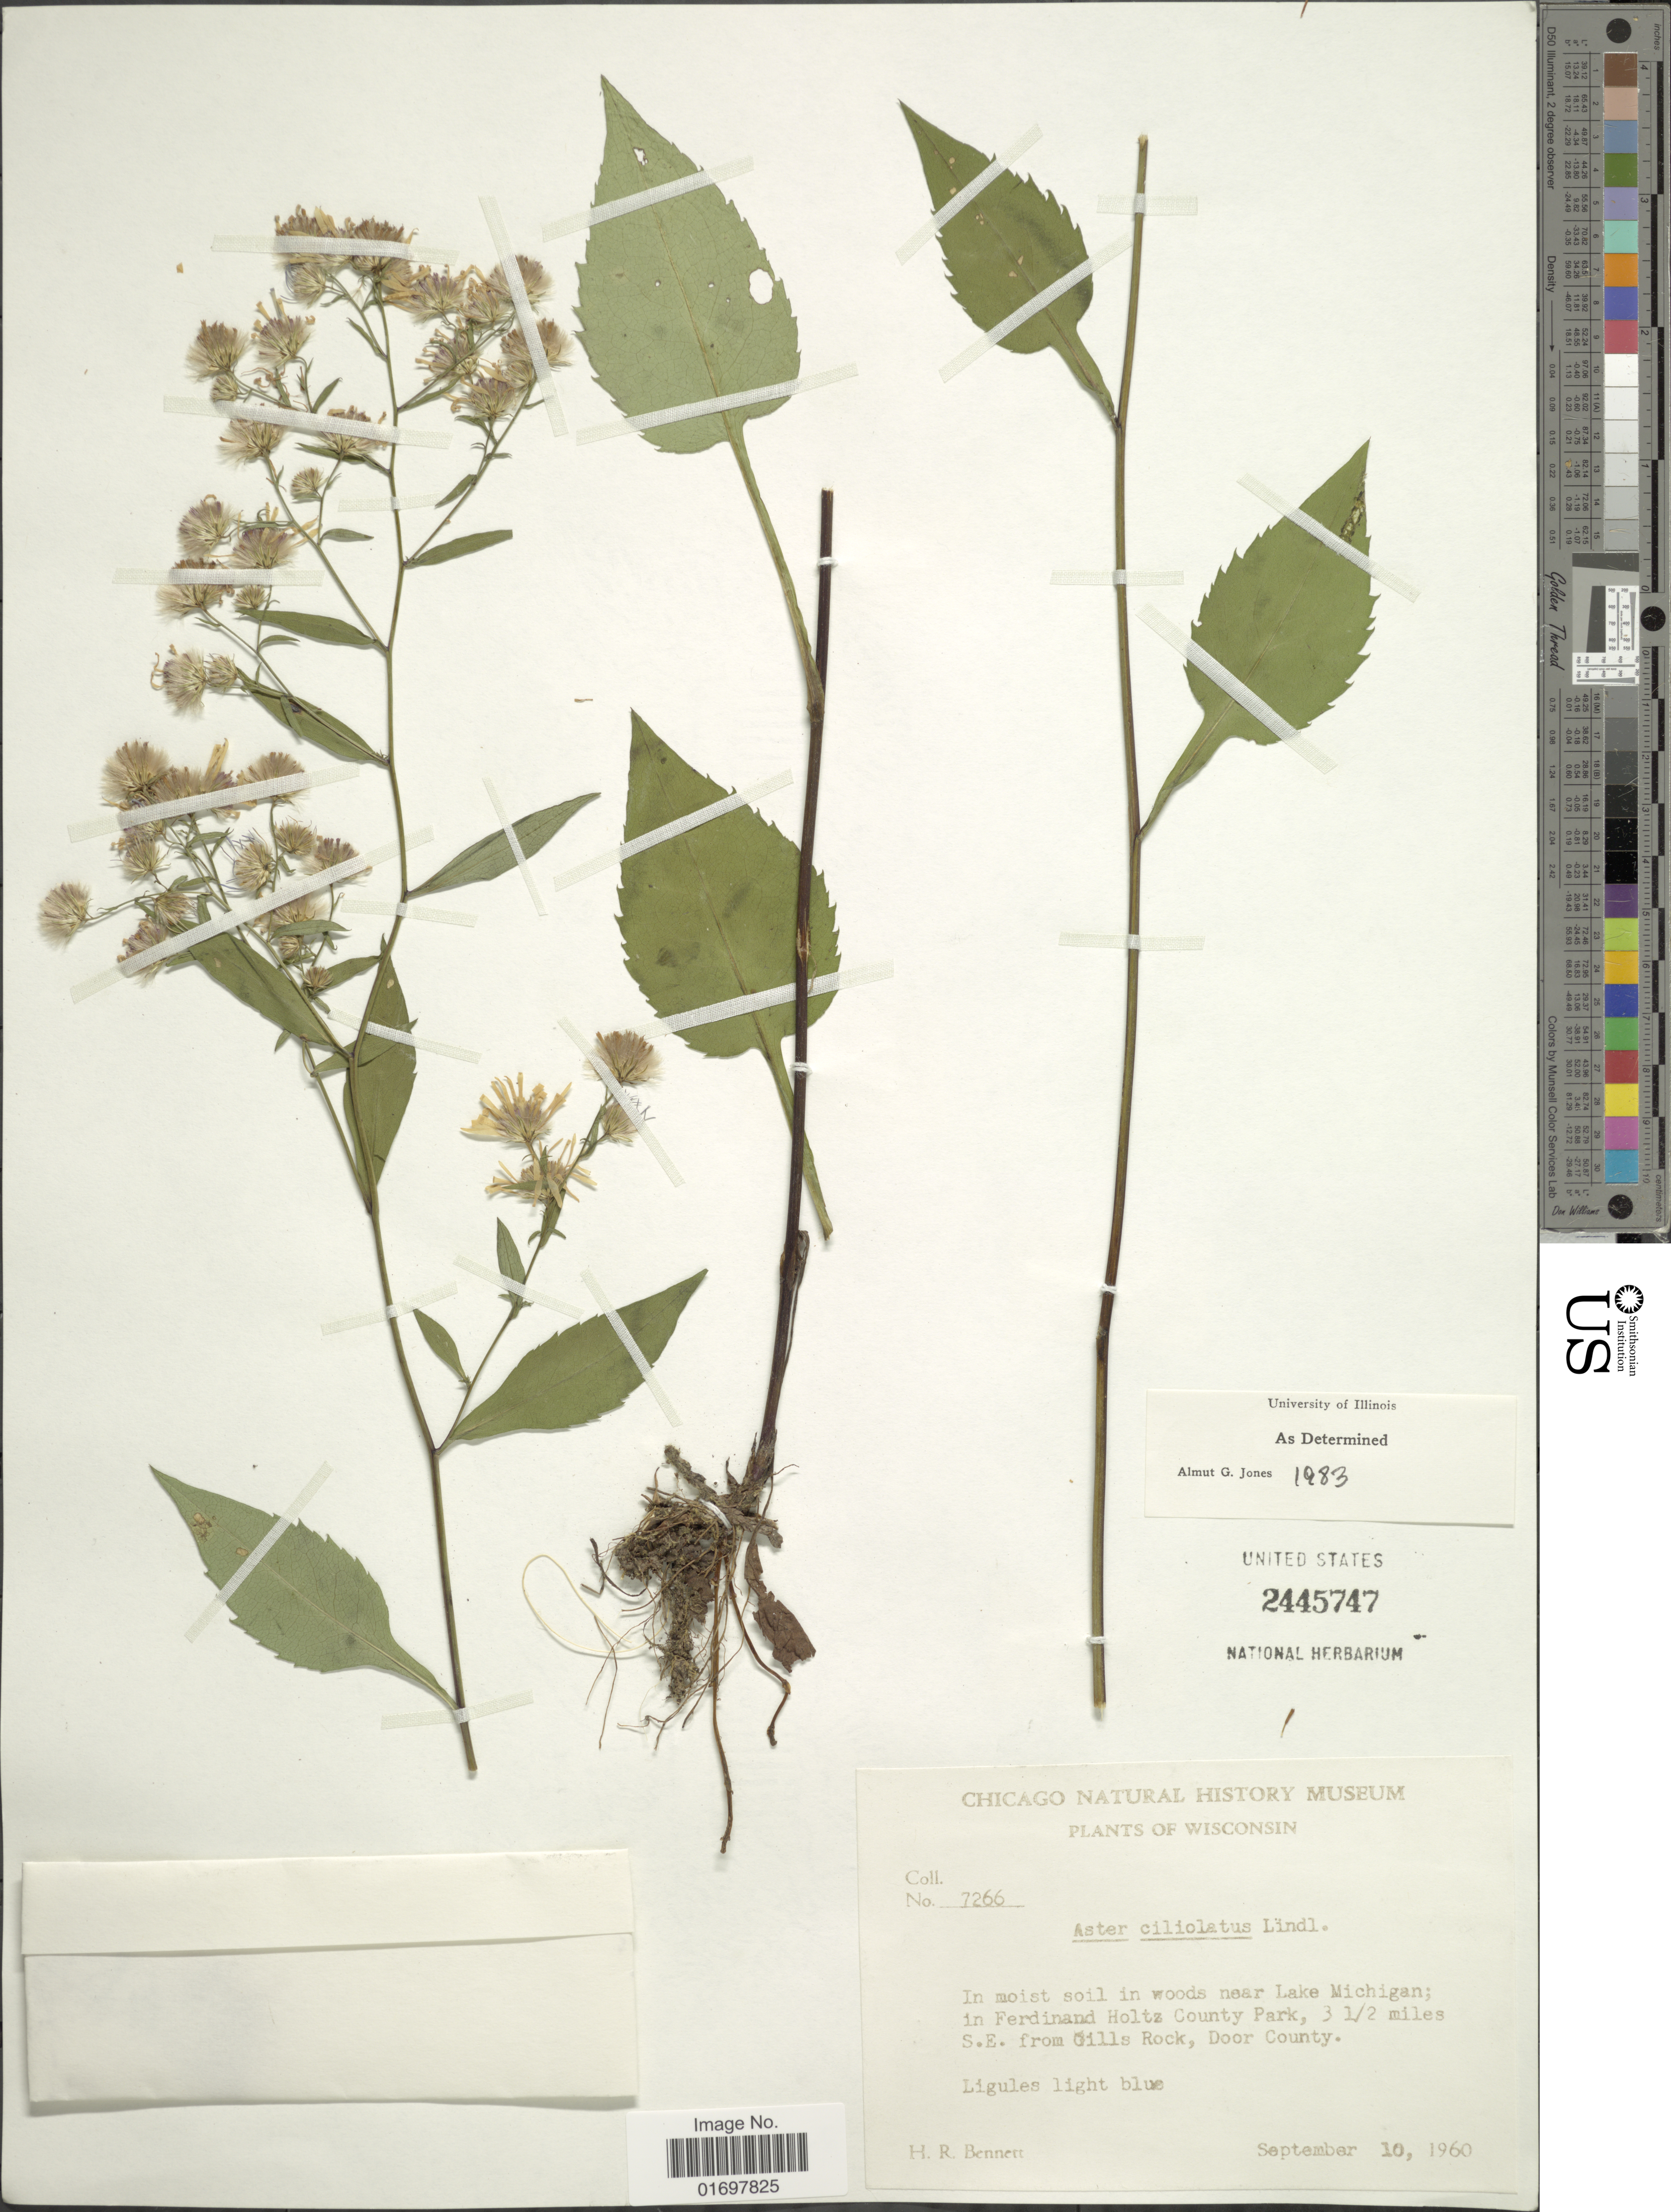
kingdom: Plantae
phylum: Tracheophyta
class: Magnoliopsida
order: Asterales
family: Asteraceae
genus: Symphyotrichum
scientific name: Symphyotrichum ciliolatum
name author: (Lindl.) Á. Löve & D. Löve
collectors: H. R. Bennett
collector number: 7266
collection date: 1960-09-10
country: United States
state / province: Wisconsin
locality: Wisconsin, Near Lake Michigan; in Ferdinand Holtz County Park, 3½ miles S.E. from Gills Rock, Door County.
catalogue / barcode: US 2445747